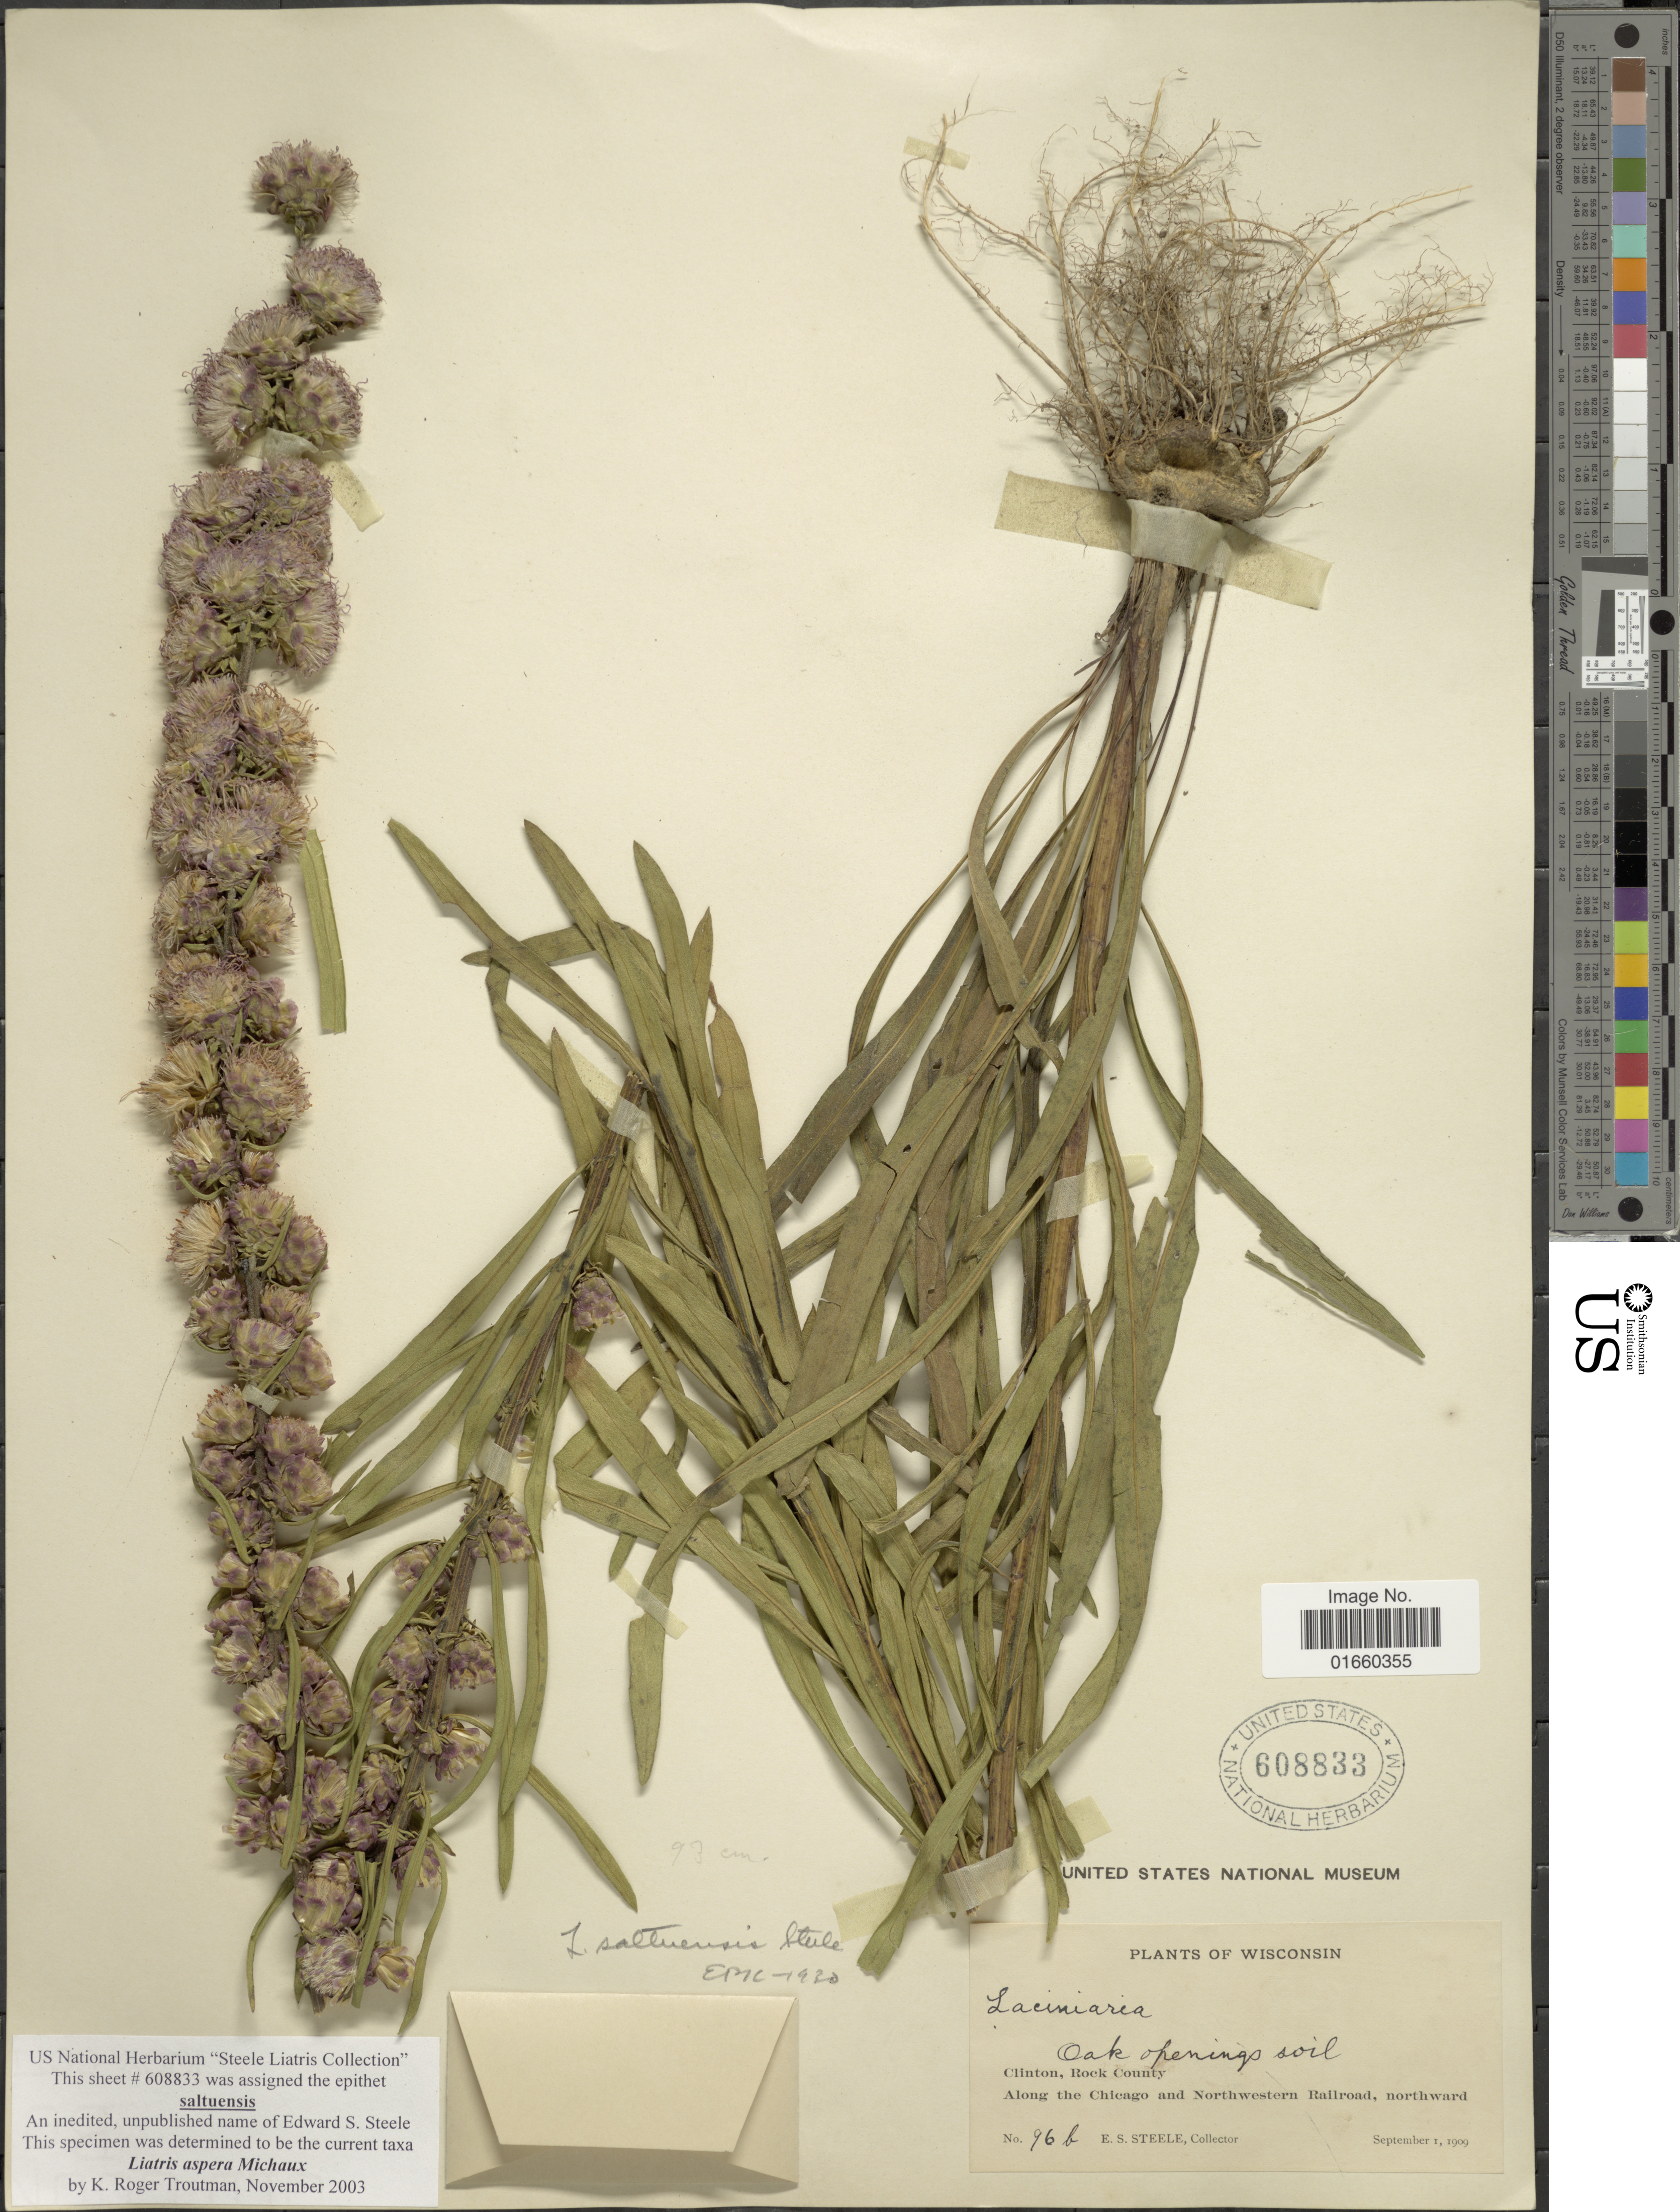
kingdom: Plantae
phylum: Tracheophyta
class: Magnoliopsida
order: Asterales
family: Asteraceae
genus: Liatris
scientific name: Liatris aspera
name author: Michx.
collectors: E. Steele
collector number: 96b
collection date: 1909-09-01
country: United States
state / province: Wisconsin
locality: Clinton, Rock County, Along the Chicago and Northwestern Railroad, northward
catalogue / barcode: US 608833